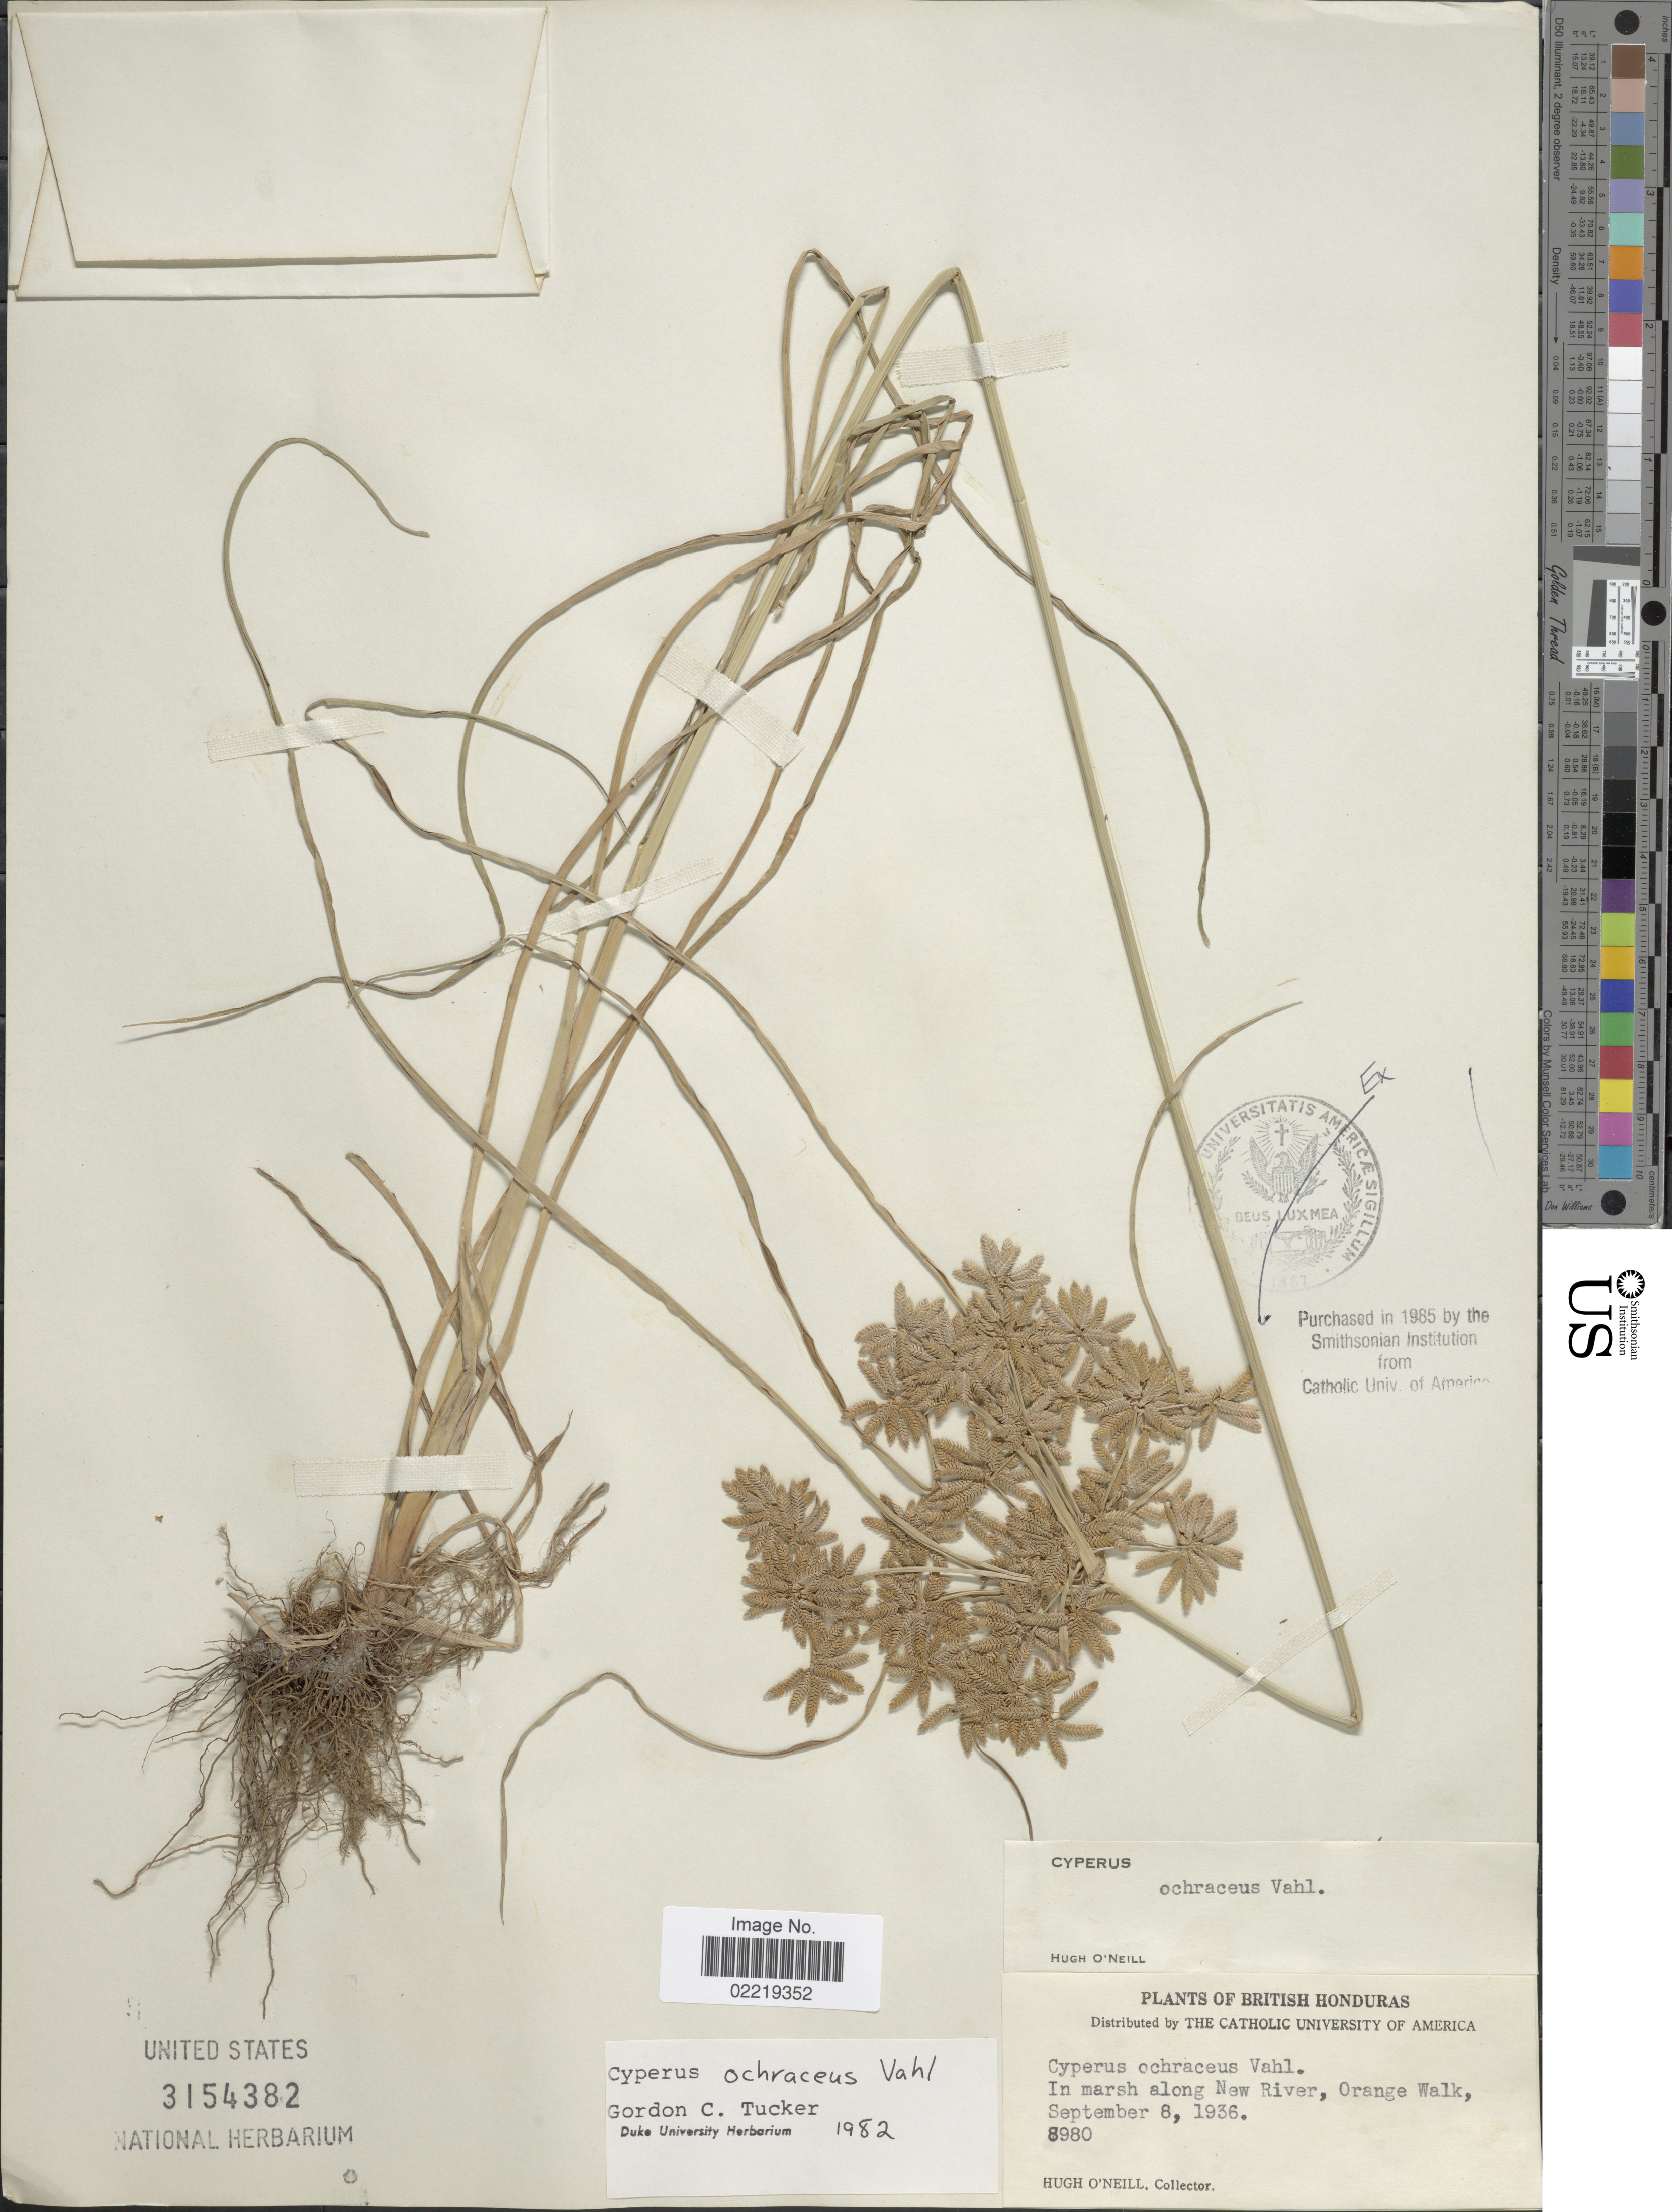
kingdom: Plantae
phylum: Tracheophyta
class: Liliopsida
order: Poales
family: Cyperaceae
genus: Cyperus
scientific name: Cyperus ochraceus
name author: Vahl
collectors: H. O'Neill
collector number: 8980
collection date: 1936-09-08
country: Belize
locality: British Honduras, In marsh along New River, Orange Walk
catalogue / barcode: US 3154382